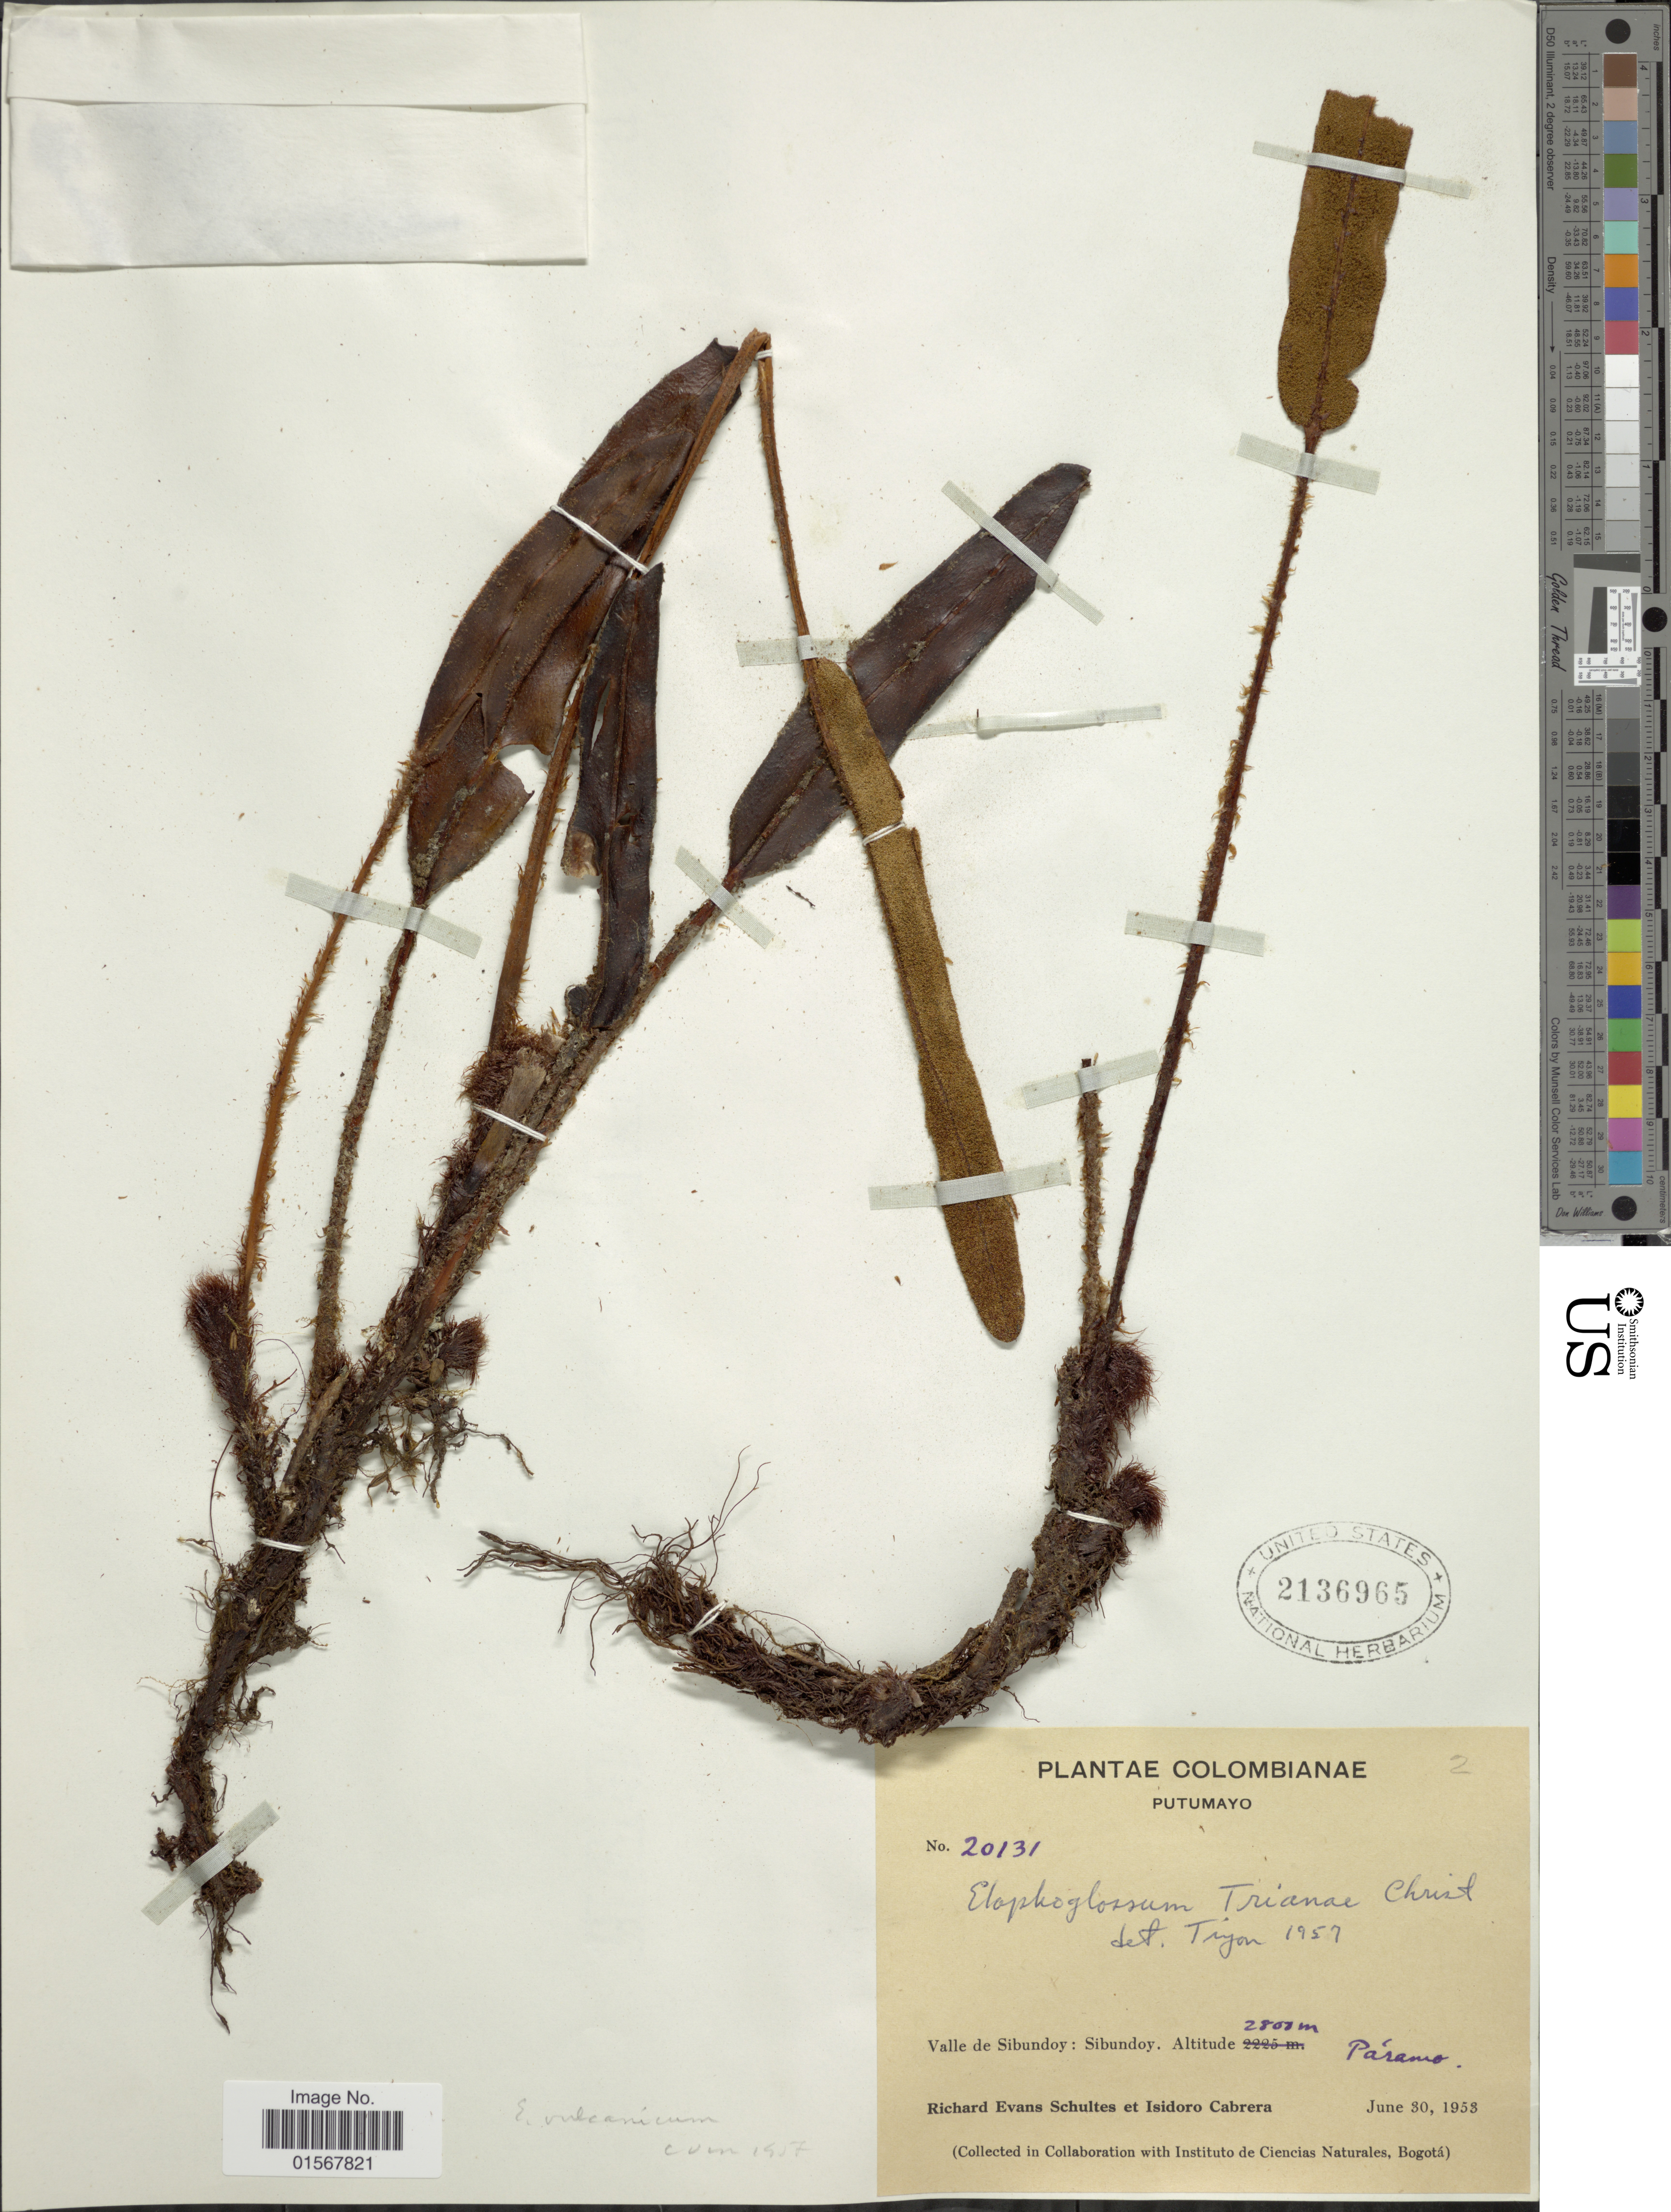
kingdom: Plantae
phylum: Tracheophyta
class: Polypodiopsida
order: Polypodiales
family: Dryopteridaceae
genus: Elaphoglossum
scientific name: Elaphoglossum vulcanicum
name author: Christ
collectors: R. E. Schultes & I. Cabrera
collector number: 20131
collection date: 1958-06-30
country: Colombia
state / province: Putumayo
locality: Valle de Sibundoy: Sibundoy, Paramo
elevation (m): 2800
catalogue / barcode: US 2136965